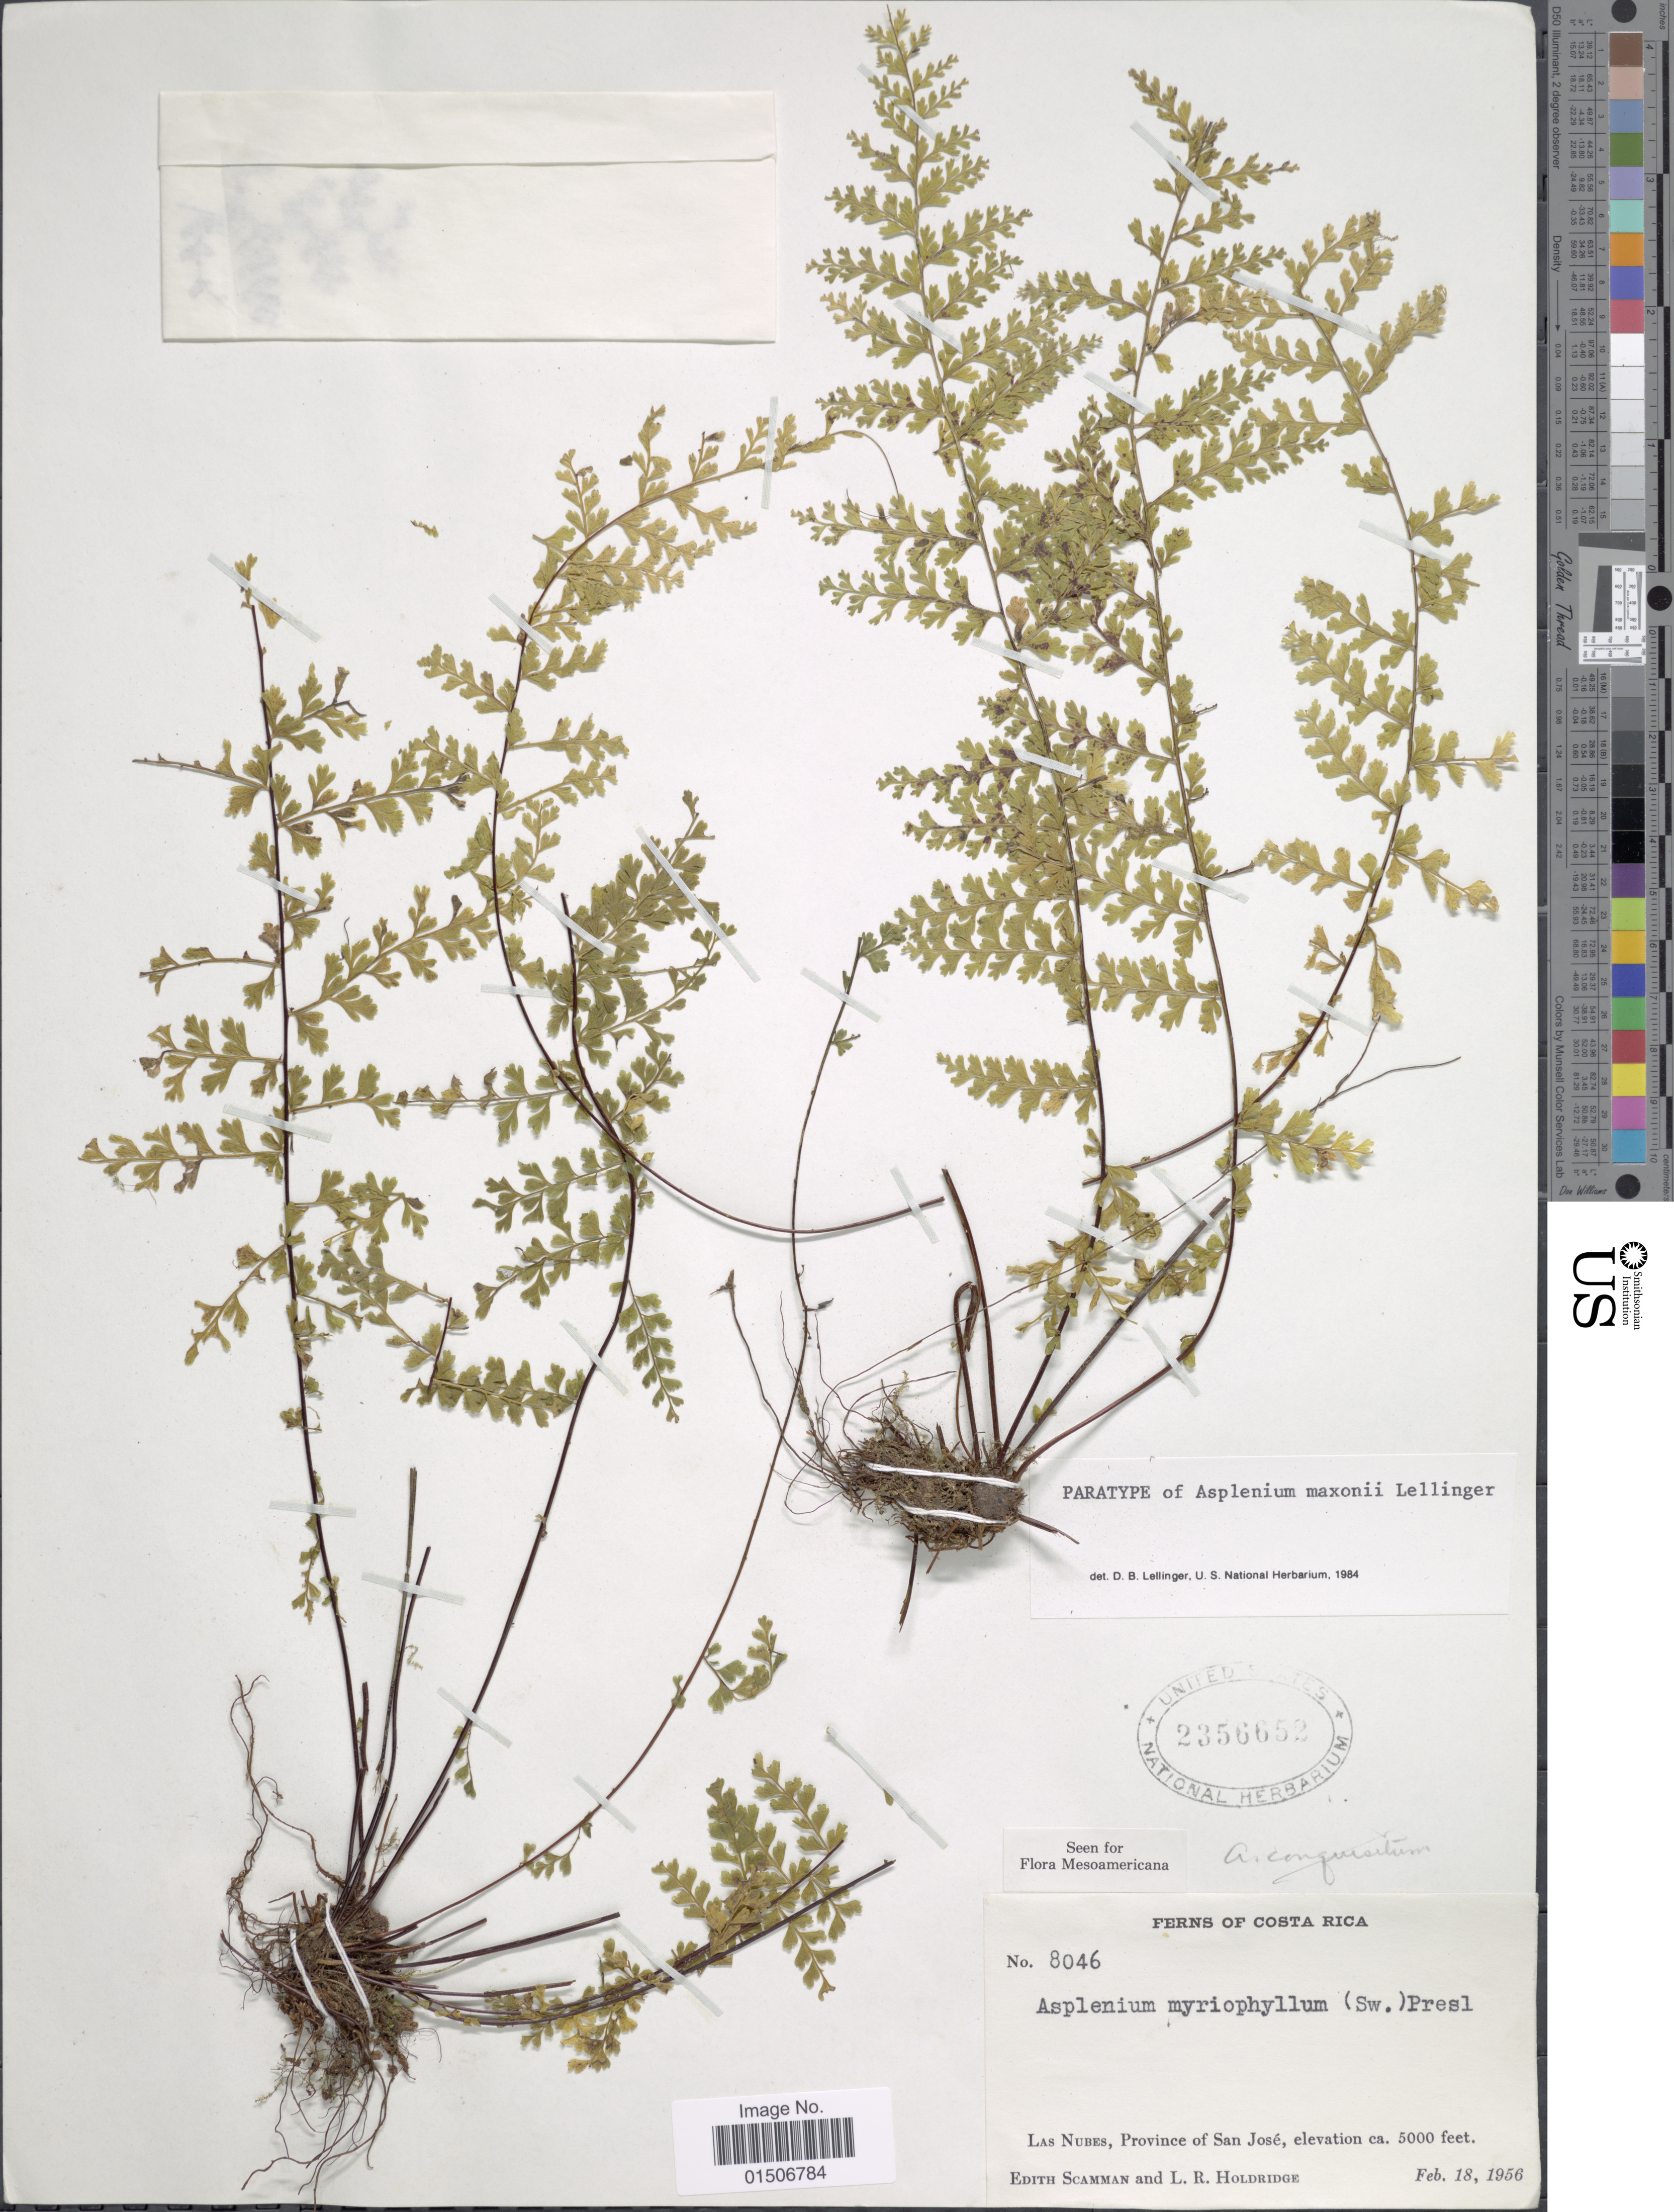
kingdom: Plantae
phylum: Tracheophyta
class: Polypodiopsida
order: Polypodiales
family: Aspleniaceae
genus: Asplenium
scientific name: Asplenium maxonii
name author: Lellinger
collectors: E. Scamman & L. Holdridge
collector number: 8046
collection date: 1956-02-18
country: Costa Rica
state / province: San José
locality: Las Nubes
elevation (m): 1524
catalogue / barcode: US 2356652